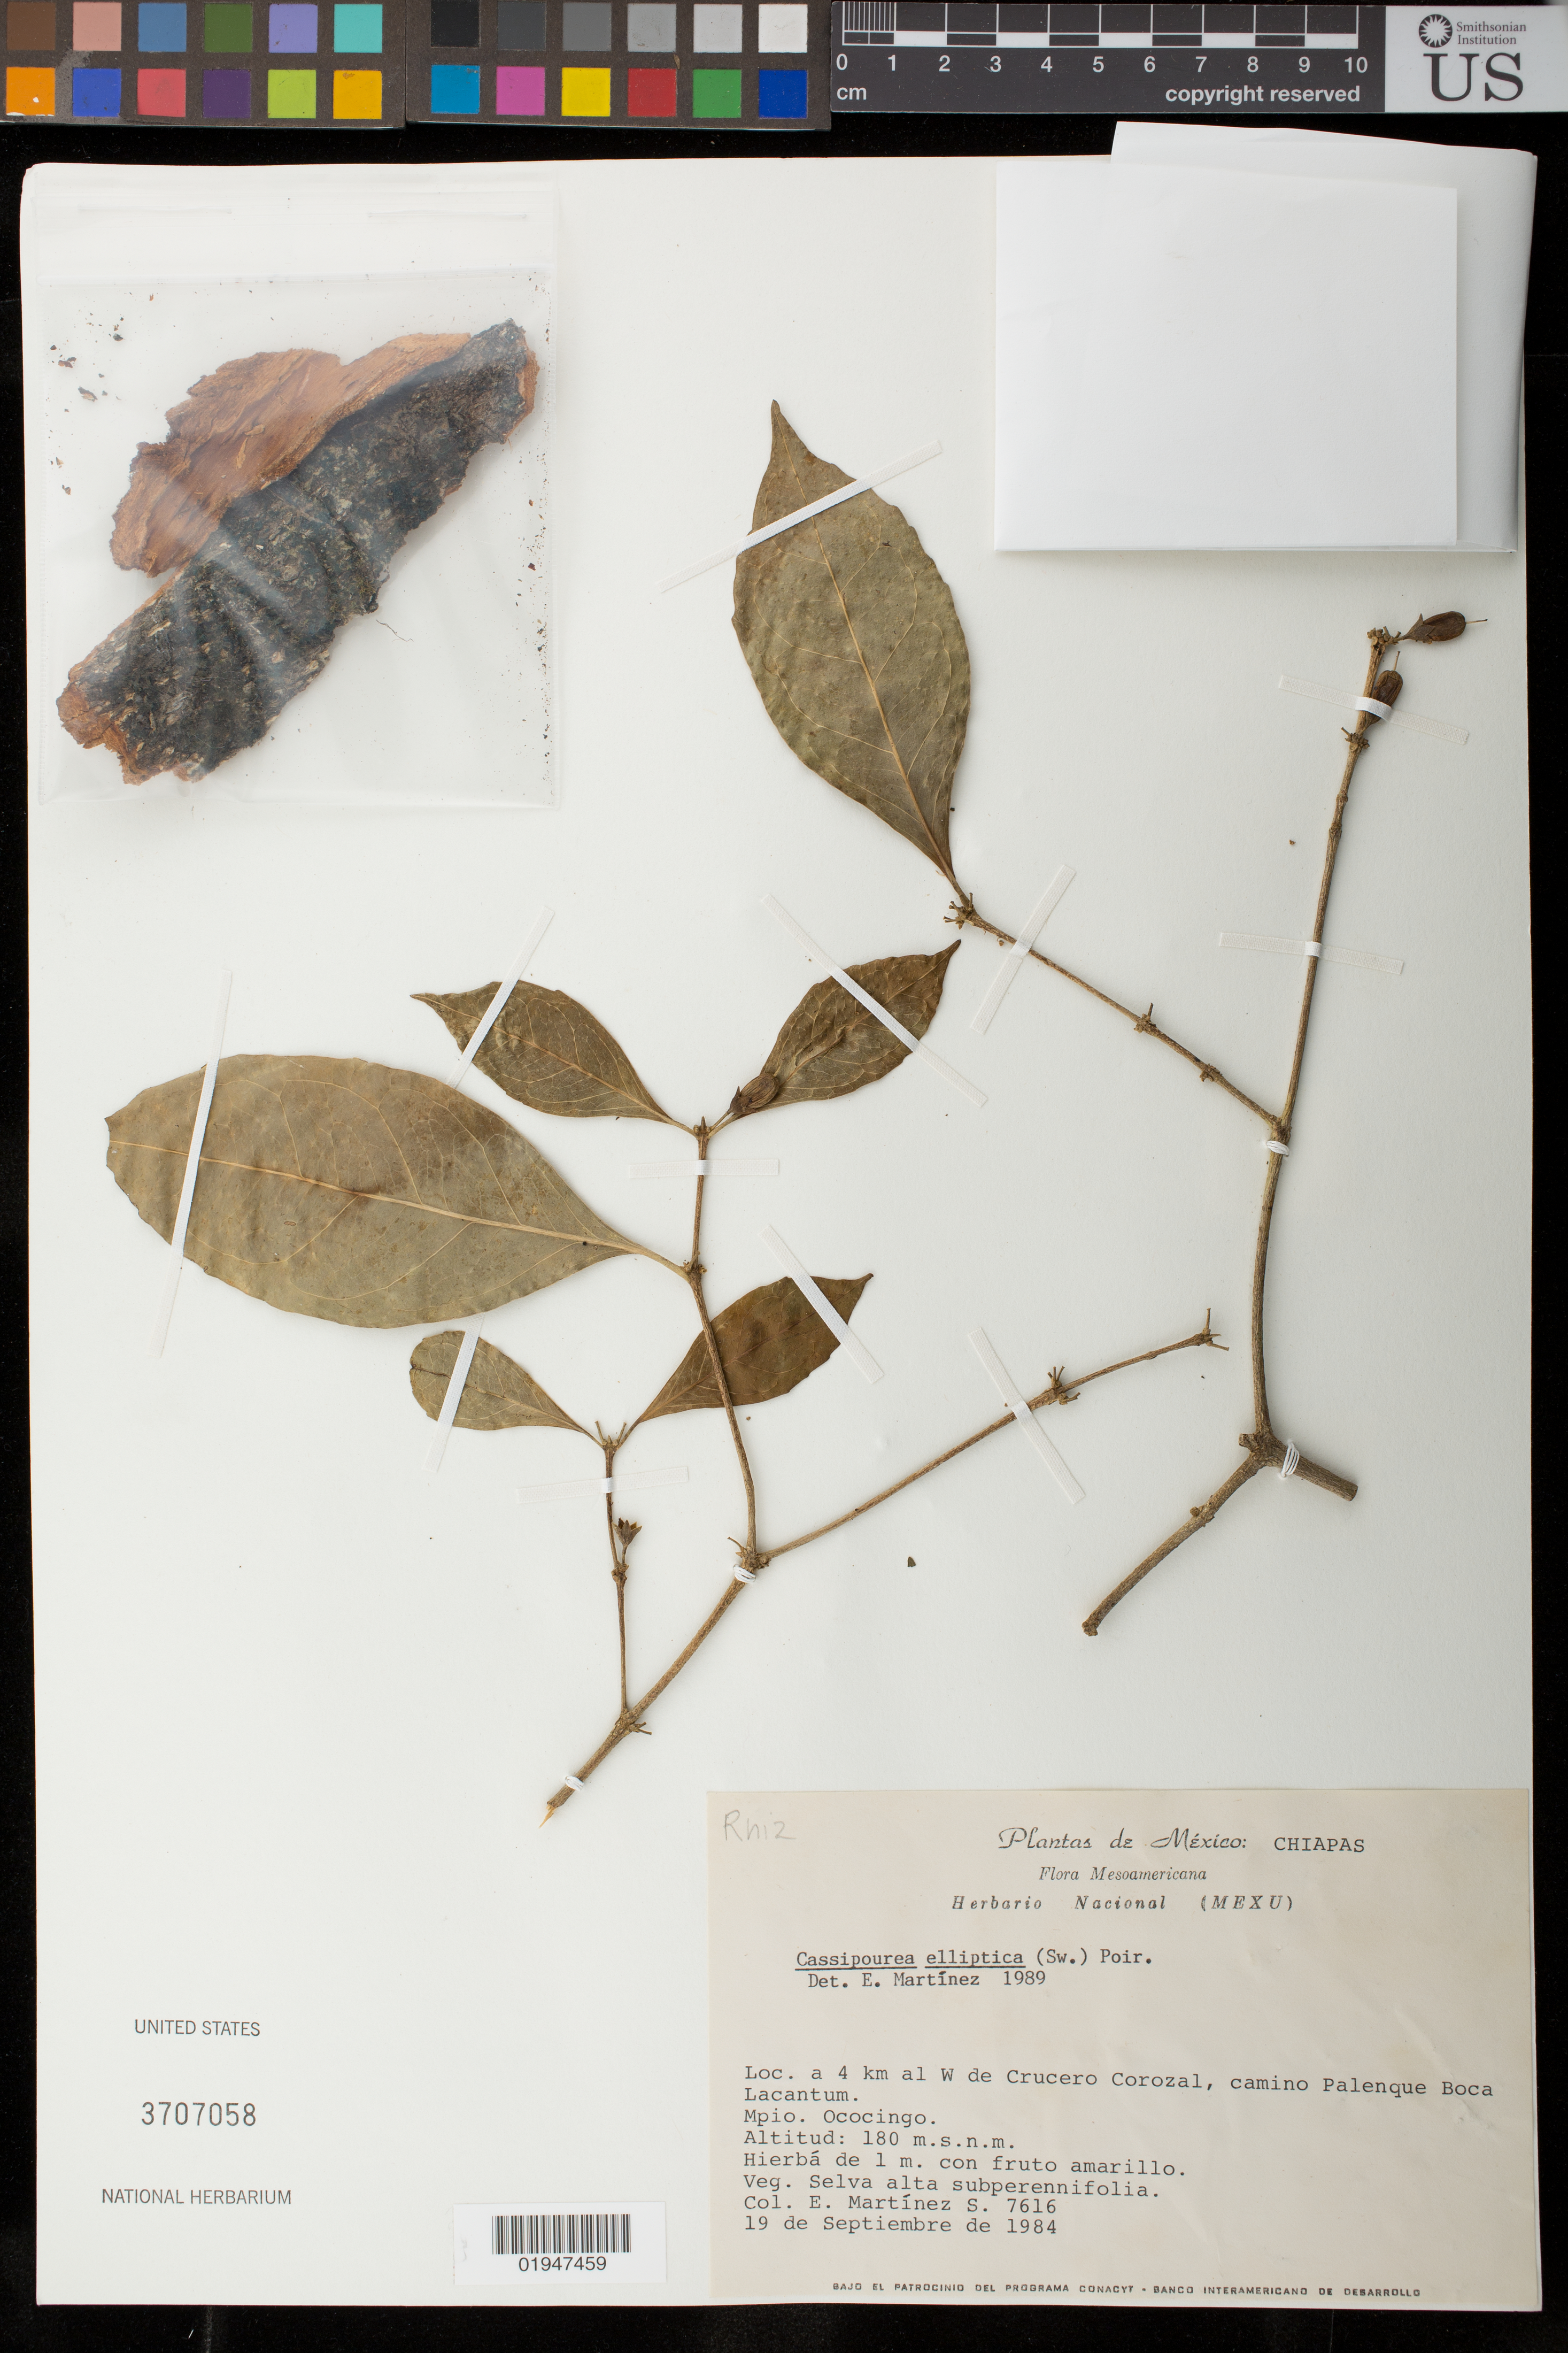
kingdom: Plantae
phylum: Tracheophyta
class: Magnoliopsida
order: Malpighiales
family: Rhizophoraceae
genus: Cassipourea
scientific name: Cassipourea elliptica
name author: (Sw.) Poir.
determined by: Martínez, E.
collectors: E. Martínez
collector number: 7616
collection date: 1984-09-19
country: Mexico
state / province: Chiapas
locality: Mpio. Ococingo. Loc. a 4 km al W de Crucero Corozal, camino Palenque Boca Lacantum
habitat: Selva alta subperennifolia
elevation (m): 180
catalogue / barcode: US 3707058